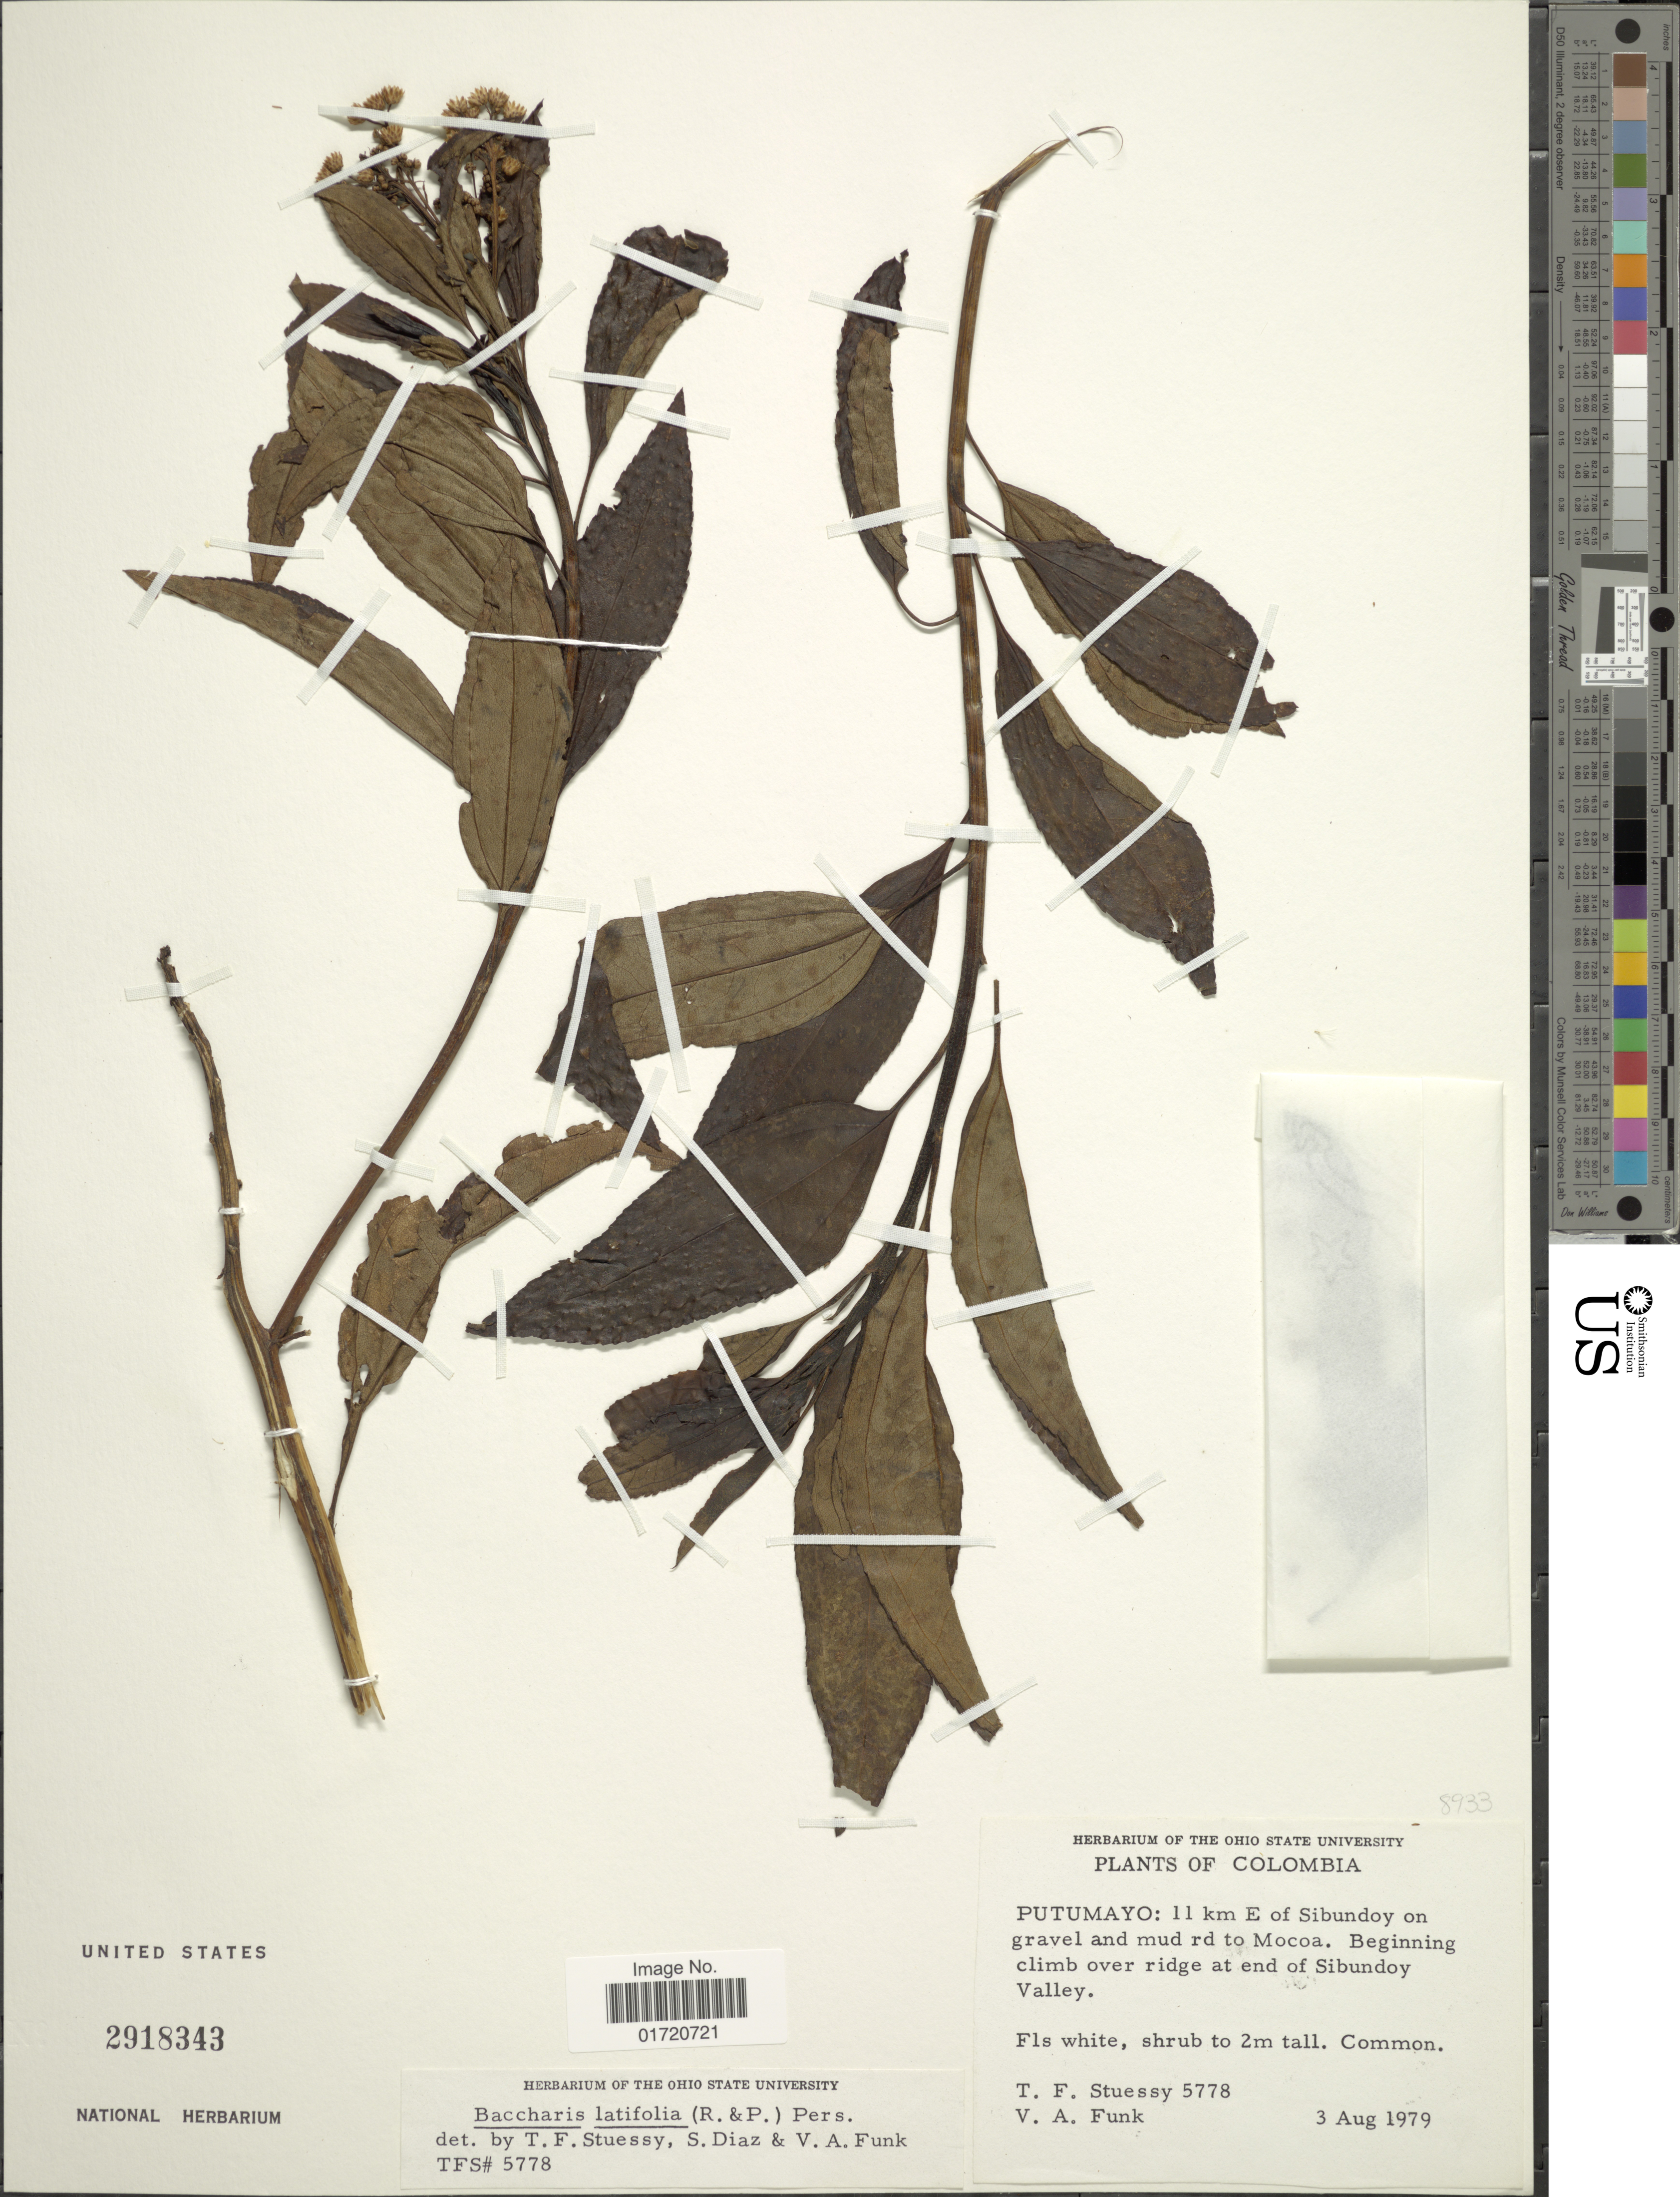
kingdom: Plantae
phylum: Tracheophyta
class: Magnoliopsida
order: Asterales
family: Asteraceae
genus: Baccharis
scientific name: Baccharis latifolia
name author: (Ruiz & Pav.) Pers.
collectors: T. Stuessy & V. Funk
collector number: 5778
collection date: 1979-08-03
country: Colombia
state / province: Putumayo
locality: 11 km E of Sibundoy on gravel and mud rd to Mocoa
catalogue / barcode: US 2918343